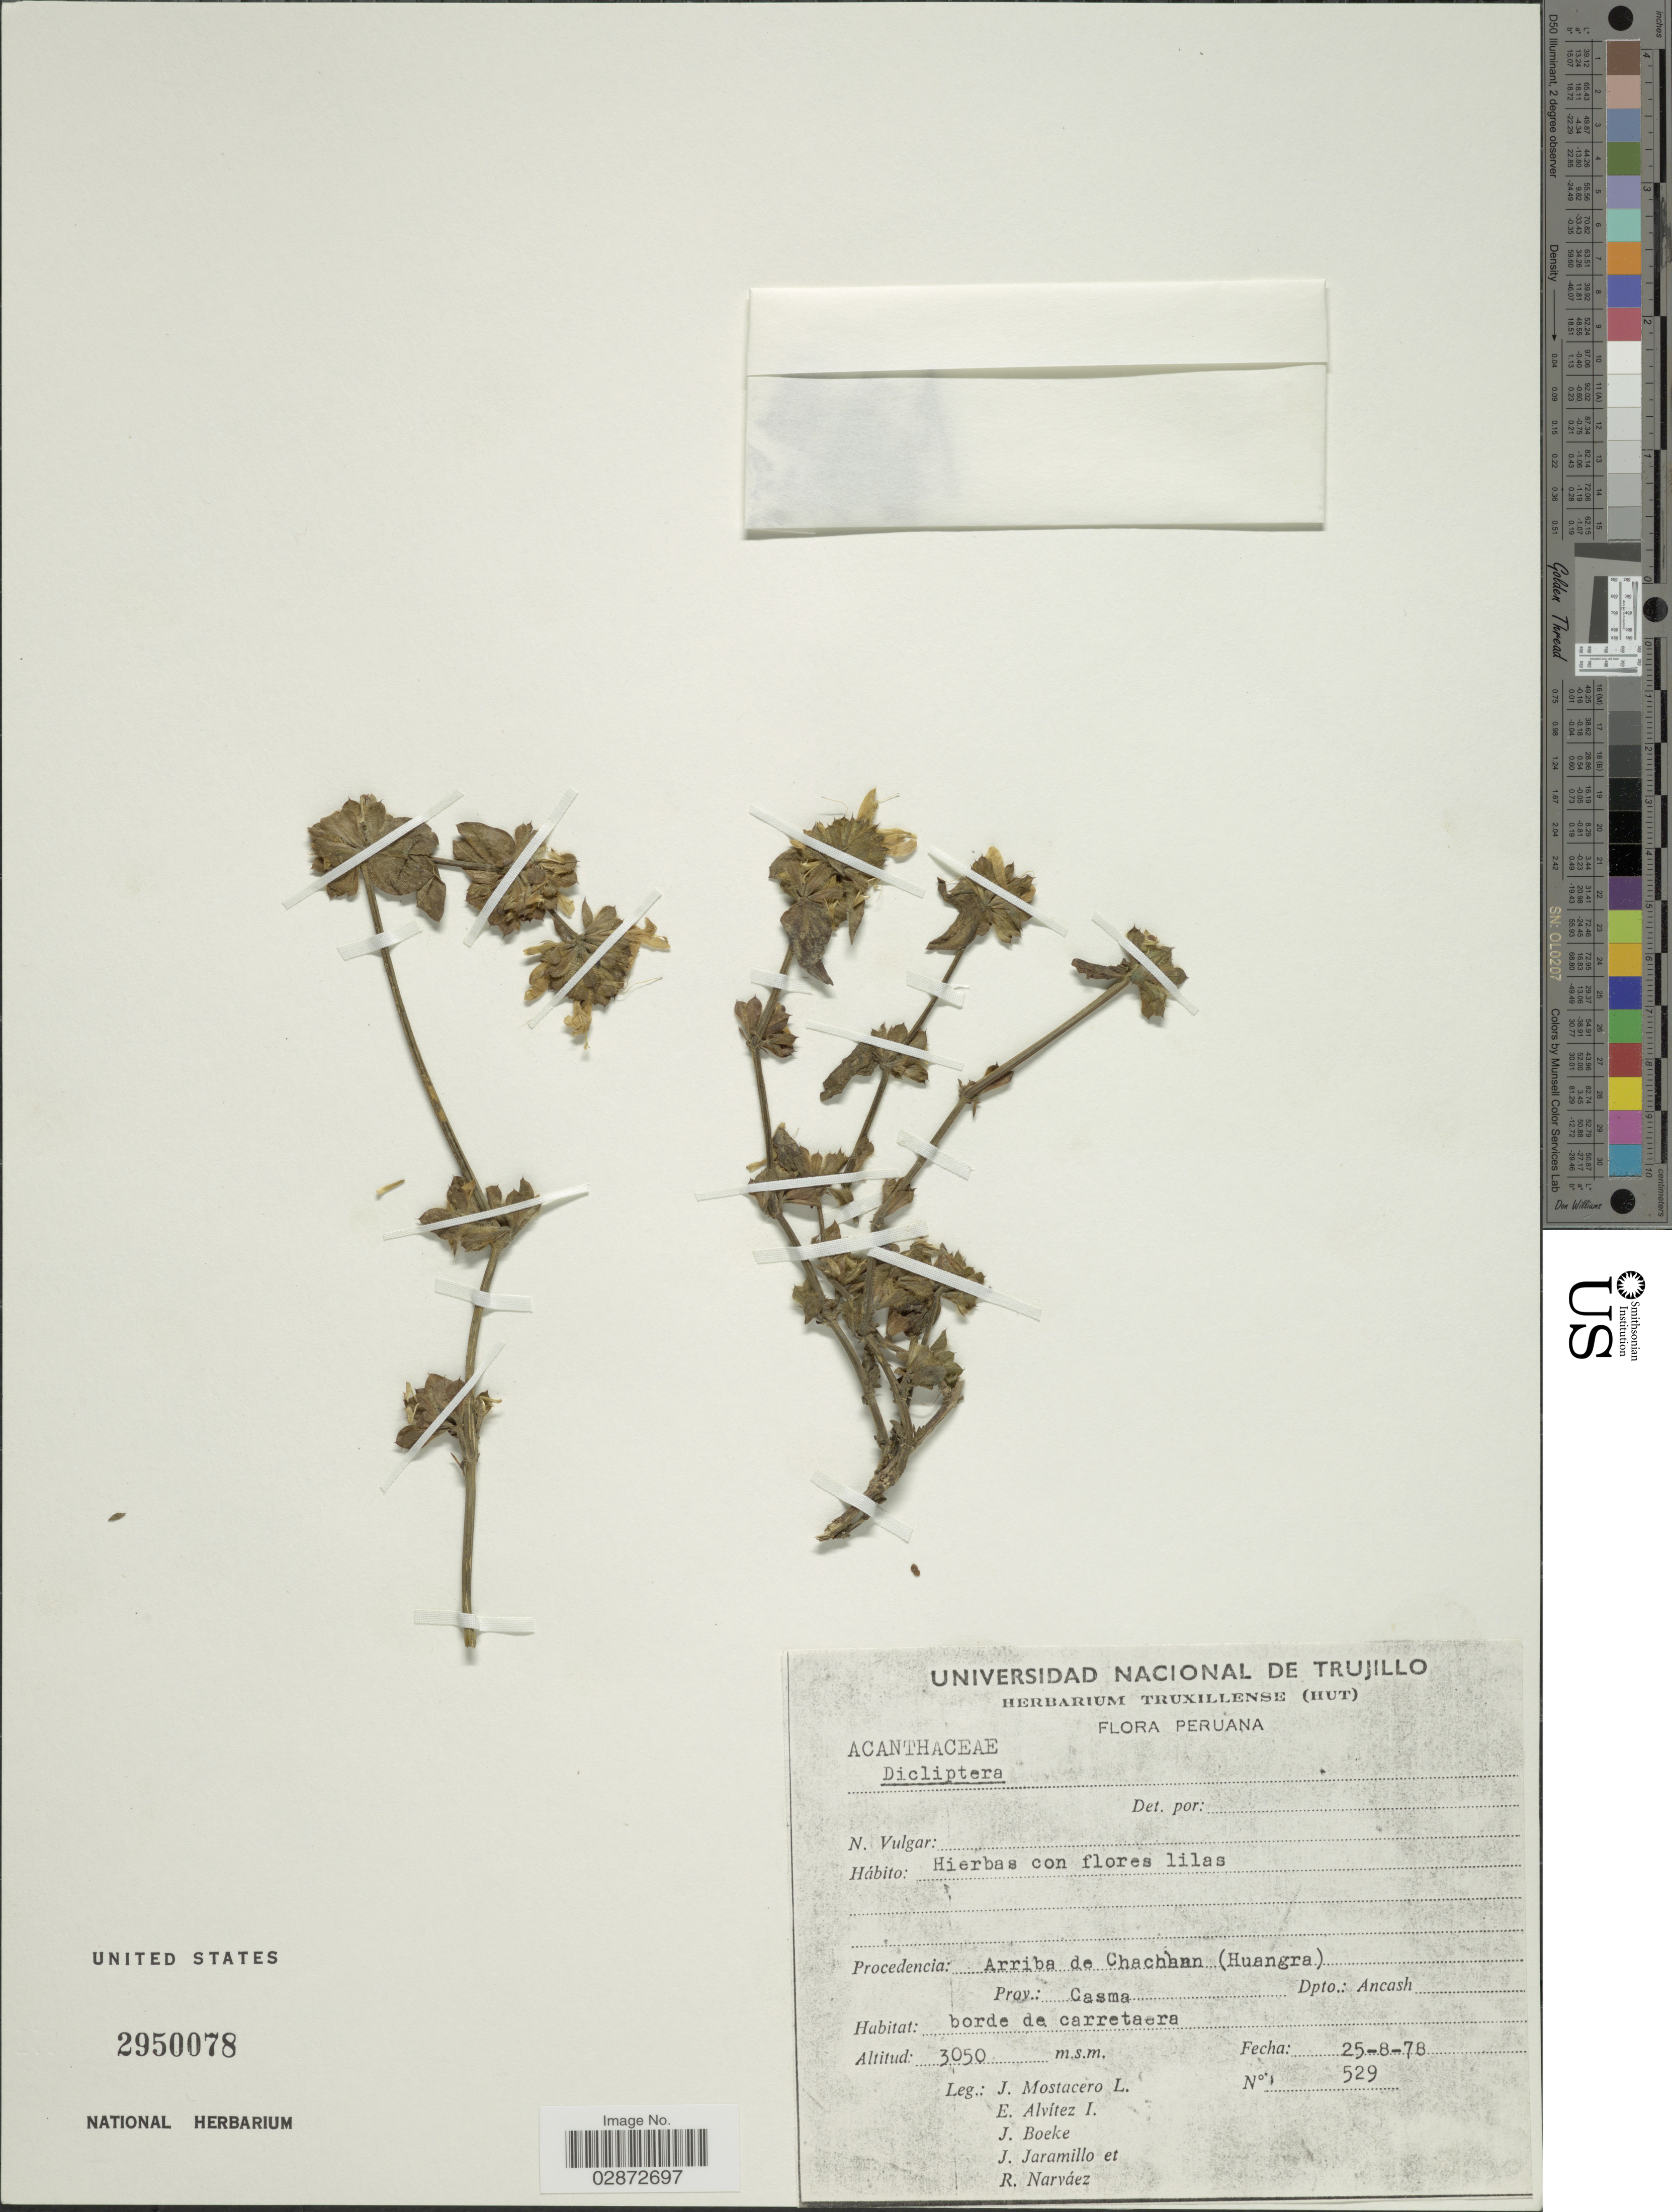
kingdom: Plantae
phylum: Tracheophyta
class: Magnoliopsida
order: Lamiales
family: Acanthaceae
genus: Dicliptera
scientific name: Dicliptera sp.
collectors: J. Mostacero L., E. Alvitez I., J. Boeke, J. Jaramillo & R. Narváez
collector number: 529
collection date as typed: Transcribed d/m/y: 25/8/78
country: Peru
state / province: Ancash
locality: Arriba de Chachaan (Huangra). Prov.: Casma. Dpto.: Ancash.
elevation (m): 3050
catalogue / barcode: US 2950078